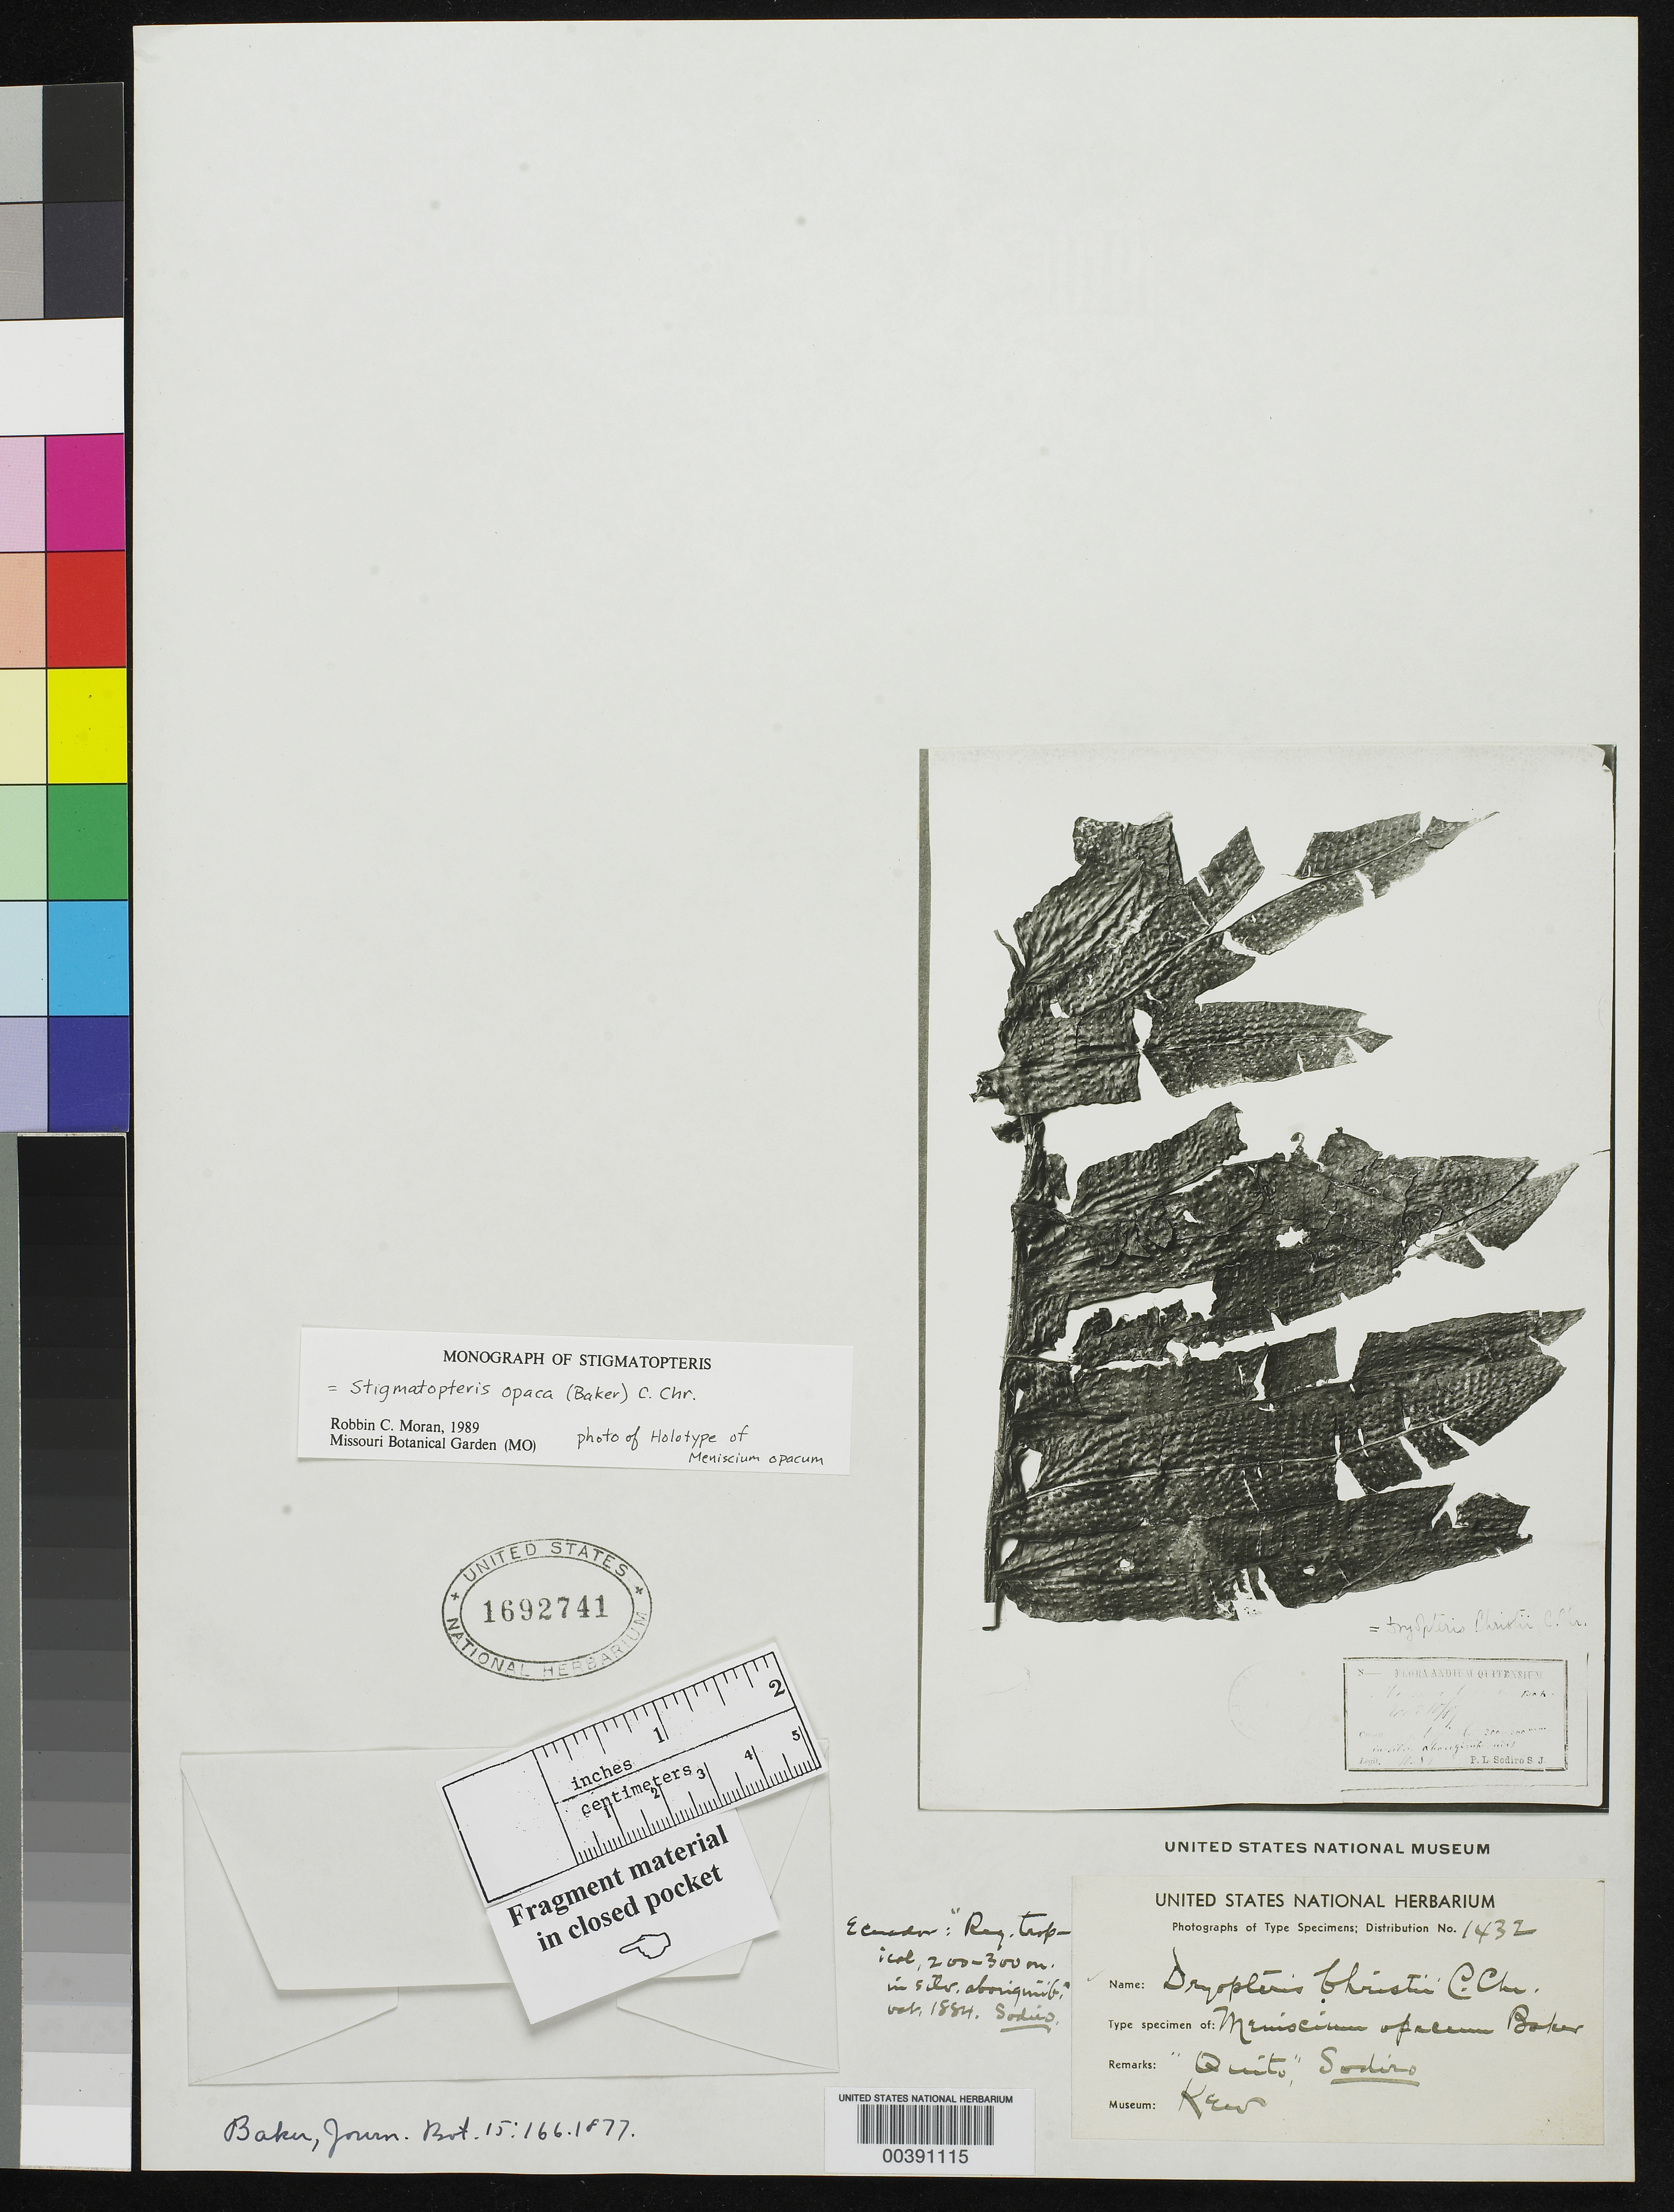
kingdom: Plantae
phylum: Tracheophyta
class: Polypodiopsida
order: Polypodiales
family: Thelypteridaceae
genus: Meniscium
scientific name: Meniscium opacum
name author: Baker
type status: Type Fragment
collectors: L. Sodiro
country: Ecuador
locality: Quito.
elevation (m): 200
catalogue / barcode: US 1692741